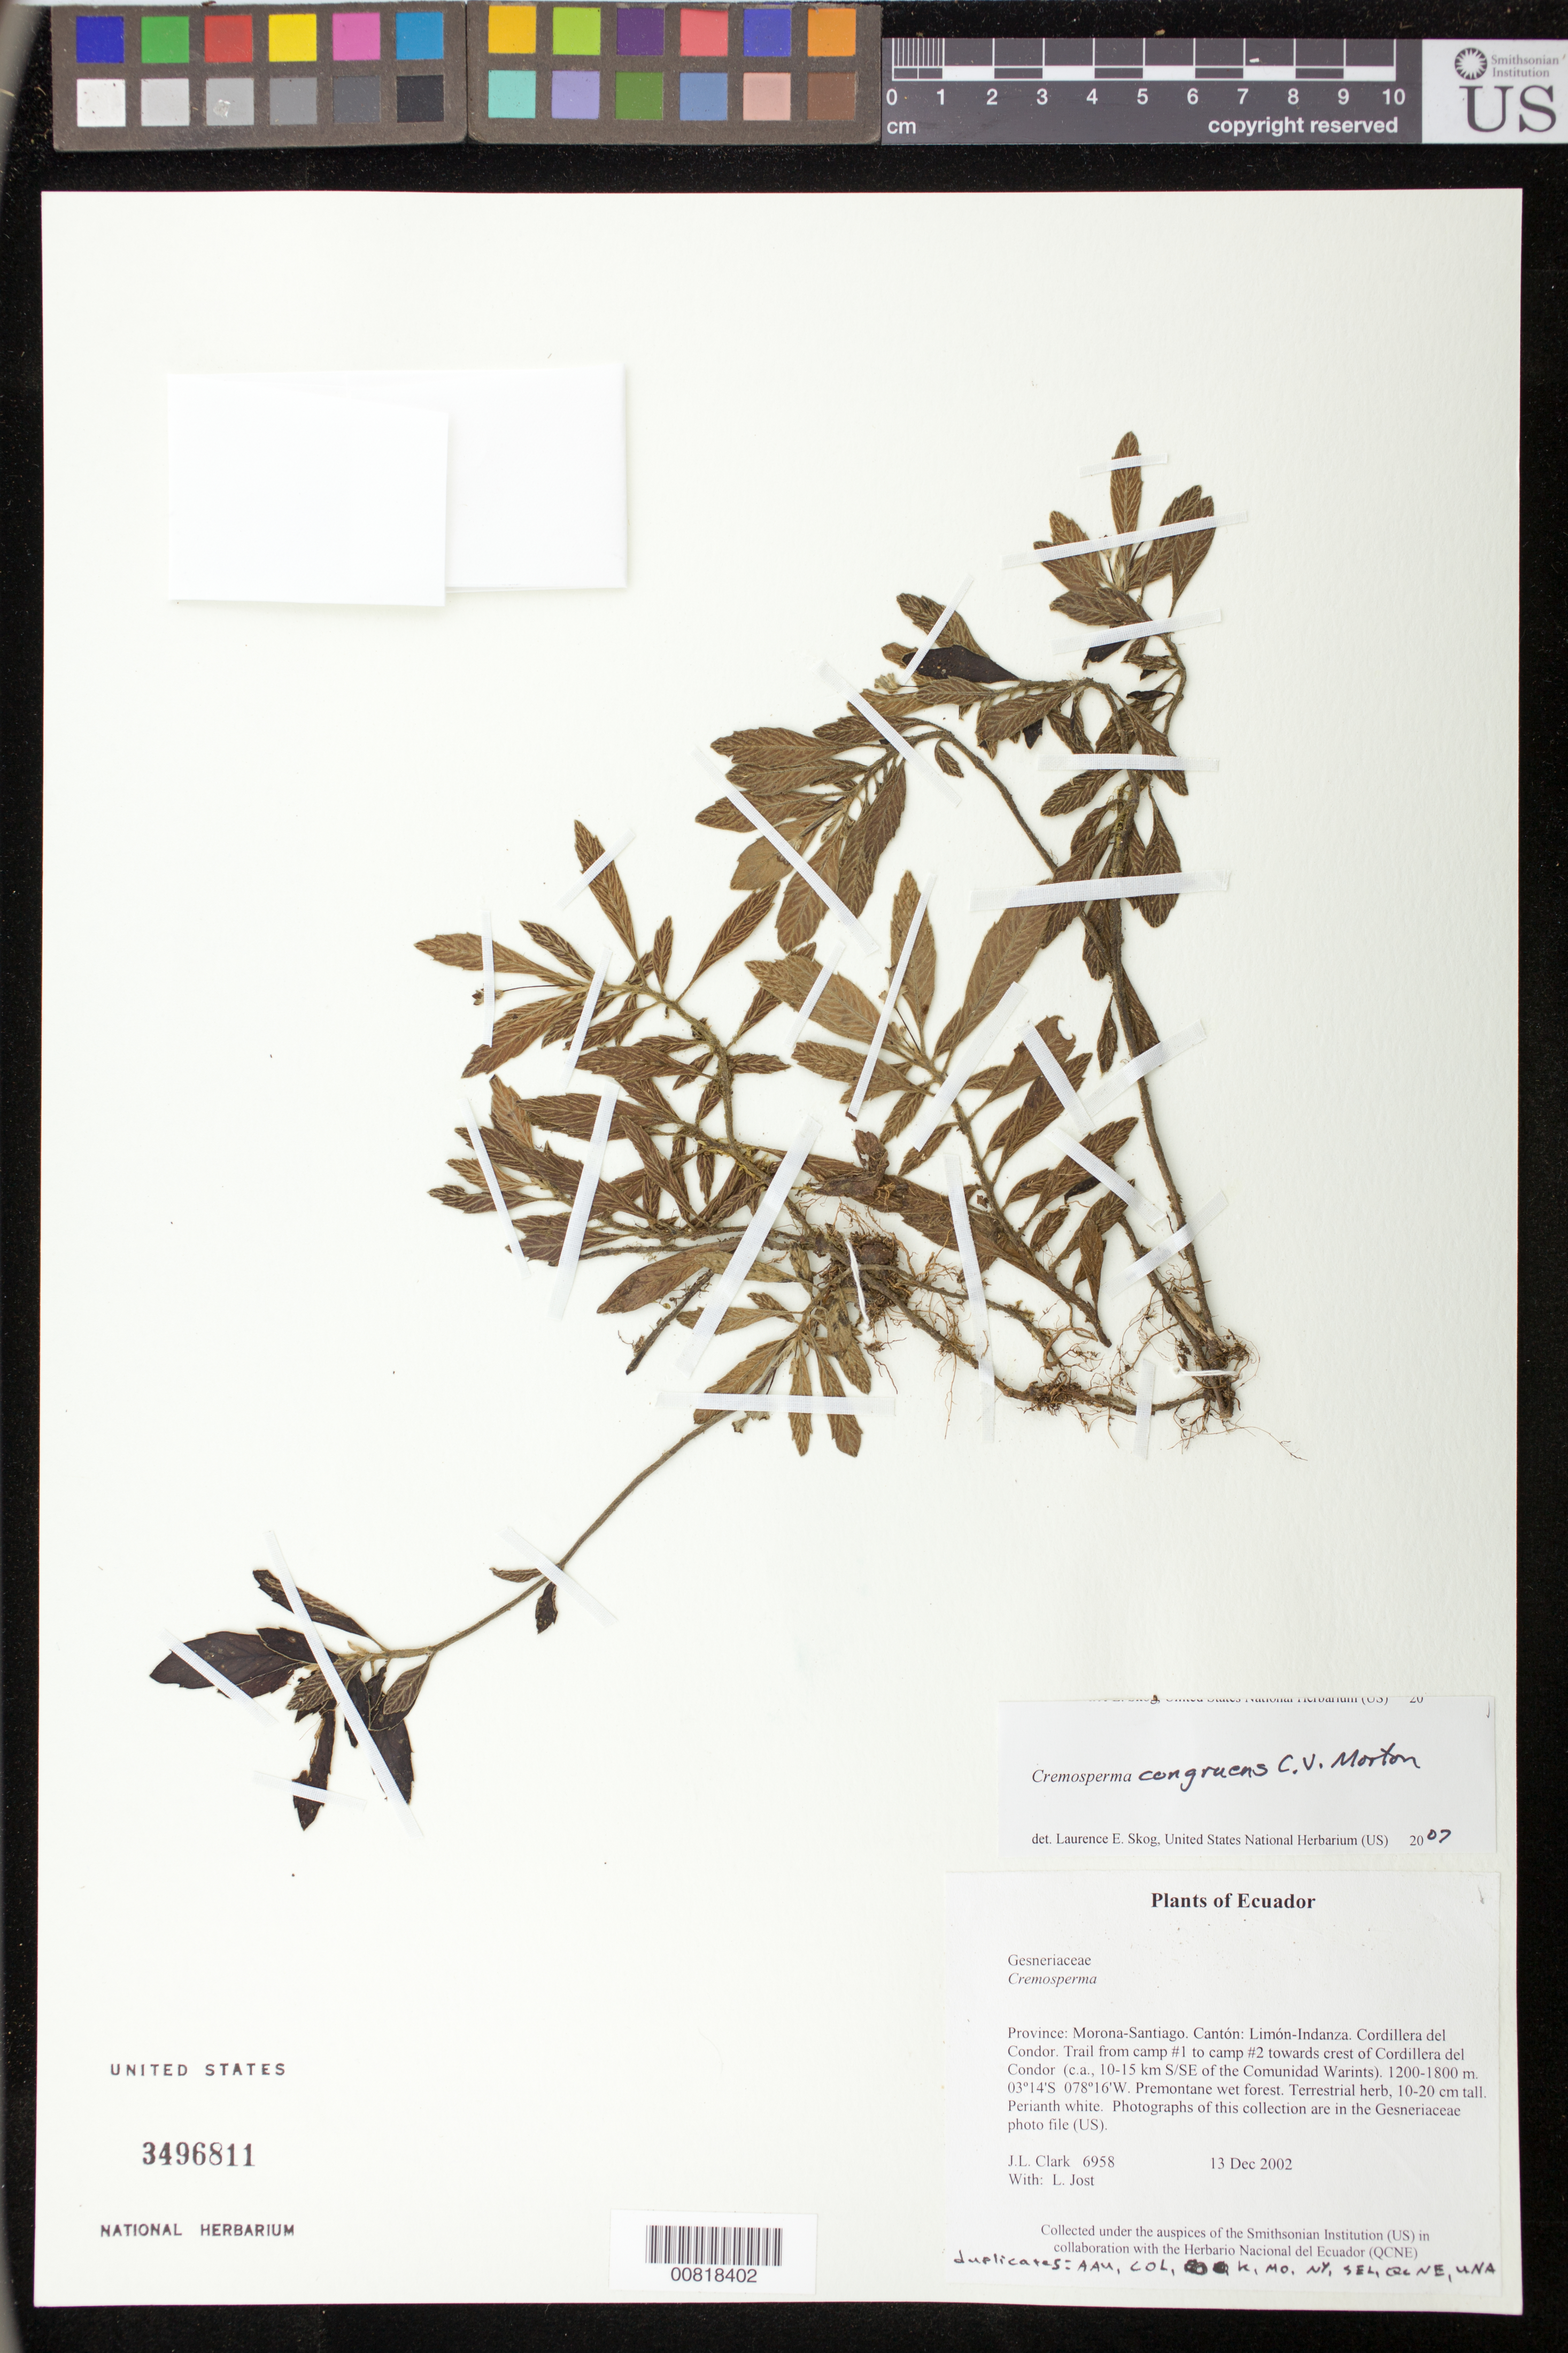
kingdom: Plantae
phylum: Tracheophyta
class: Magnoliopsida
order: Lamiales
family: Gesneriaceae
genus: Cremosperma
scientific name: Cremosperma congruens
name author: C.V. Morton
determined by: Skog, Laurence E.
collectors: J. L. Clark & L. Jost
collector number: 6958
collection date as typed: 13 Dec 2002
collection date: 2002-12-13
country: Ecuador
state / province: Morona-Santiago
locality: Limón-Indanza. Cordillera del Condor. Trail from camp #1 to camp #2 towards crest of Cordillera del Condor (c.a., 10-15 km S/SE of the Comunidad Warints).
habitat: Premontane wet forest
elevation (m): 1200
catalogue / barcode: US 3496811